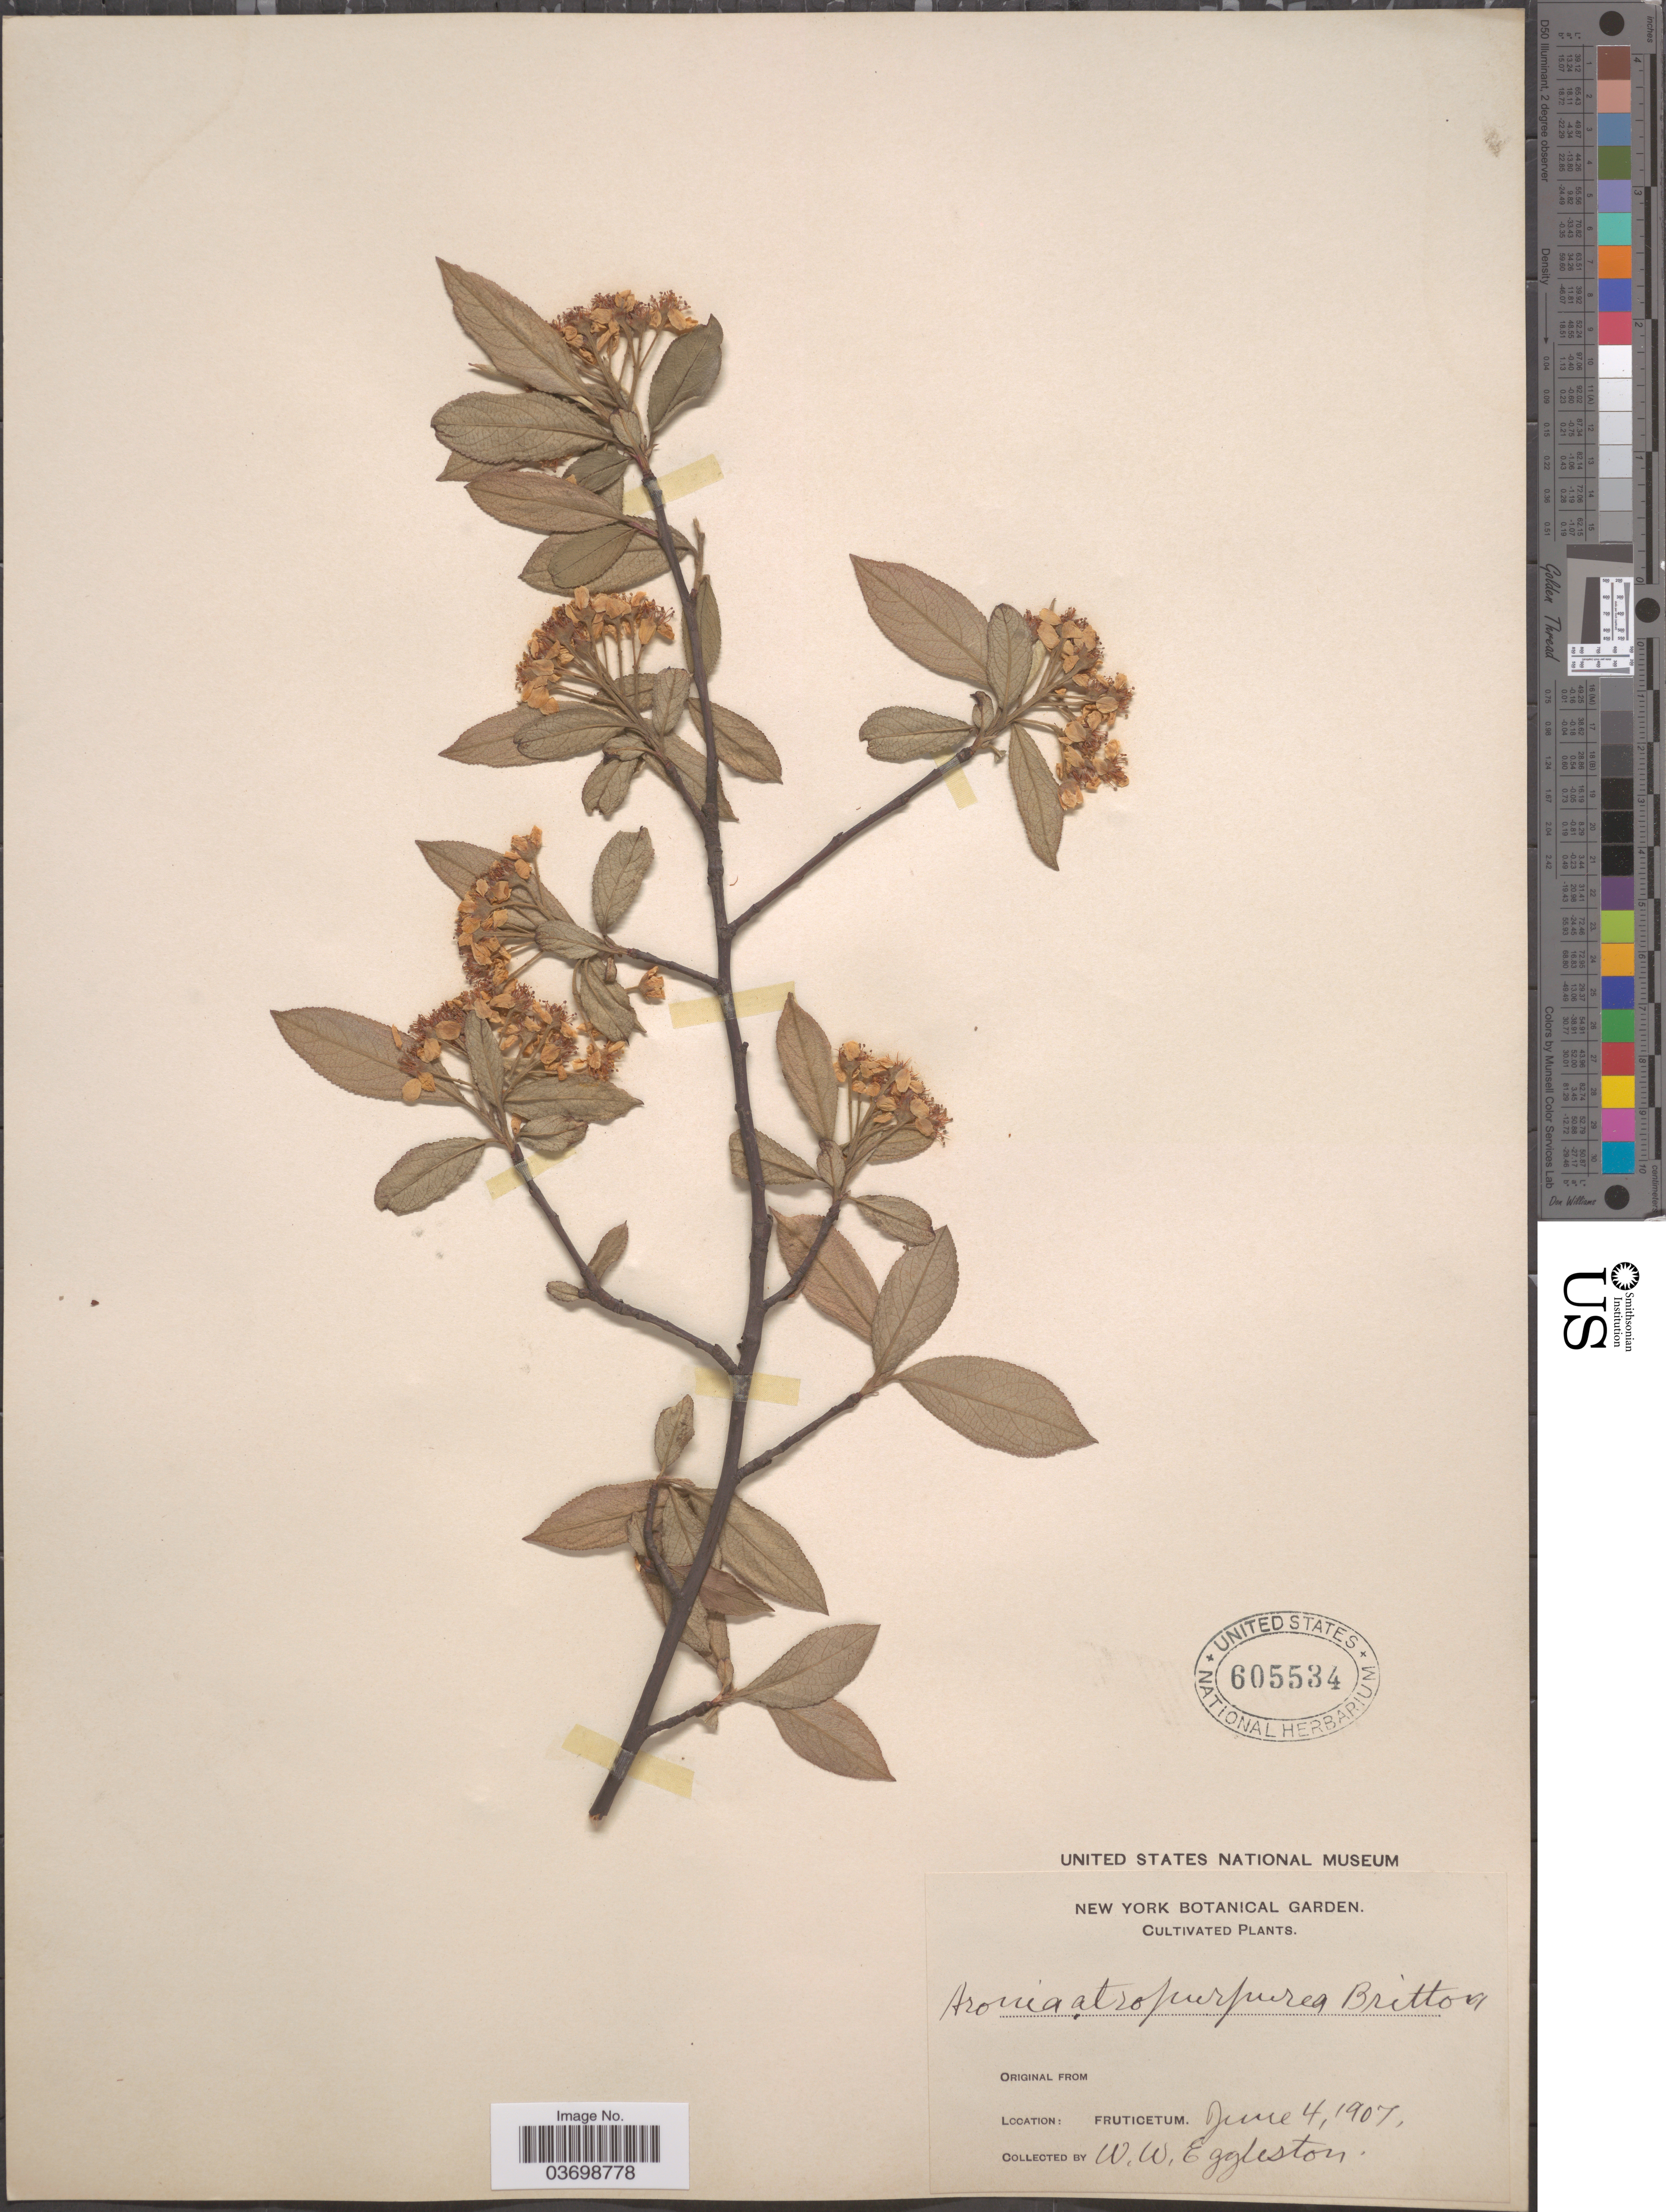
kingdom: Plantae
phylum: Tracheophyta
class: Magnoliopsida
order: Rosales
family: Rosaceae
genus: Aronia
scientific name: Aronia arbutifolia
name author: (L.) Pers.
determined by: Strong, M. T., (US), Smithsonian Institution - National Museum of Natural History (UNITED STATES)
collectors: W. W. Eggleston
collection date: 1907-06-04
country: United States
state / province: New York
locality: New York Botanical Garden.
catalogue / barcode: US 605534